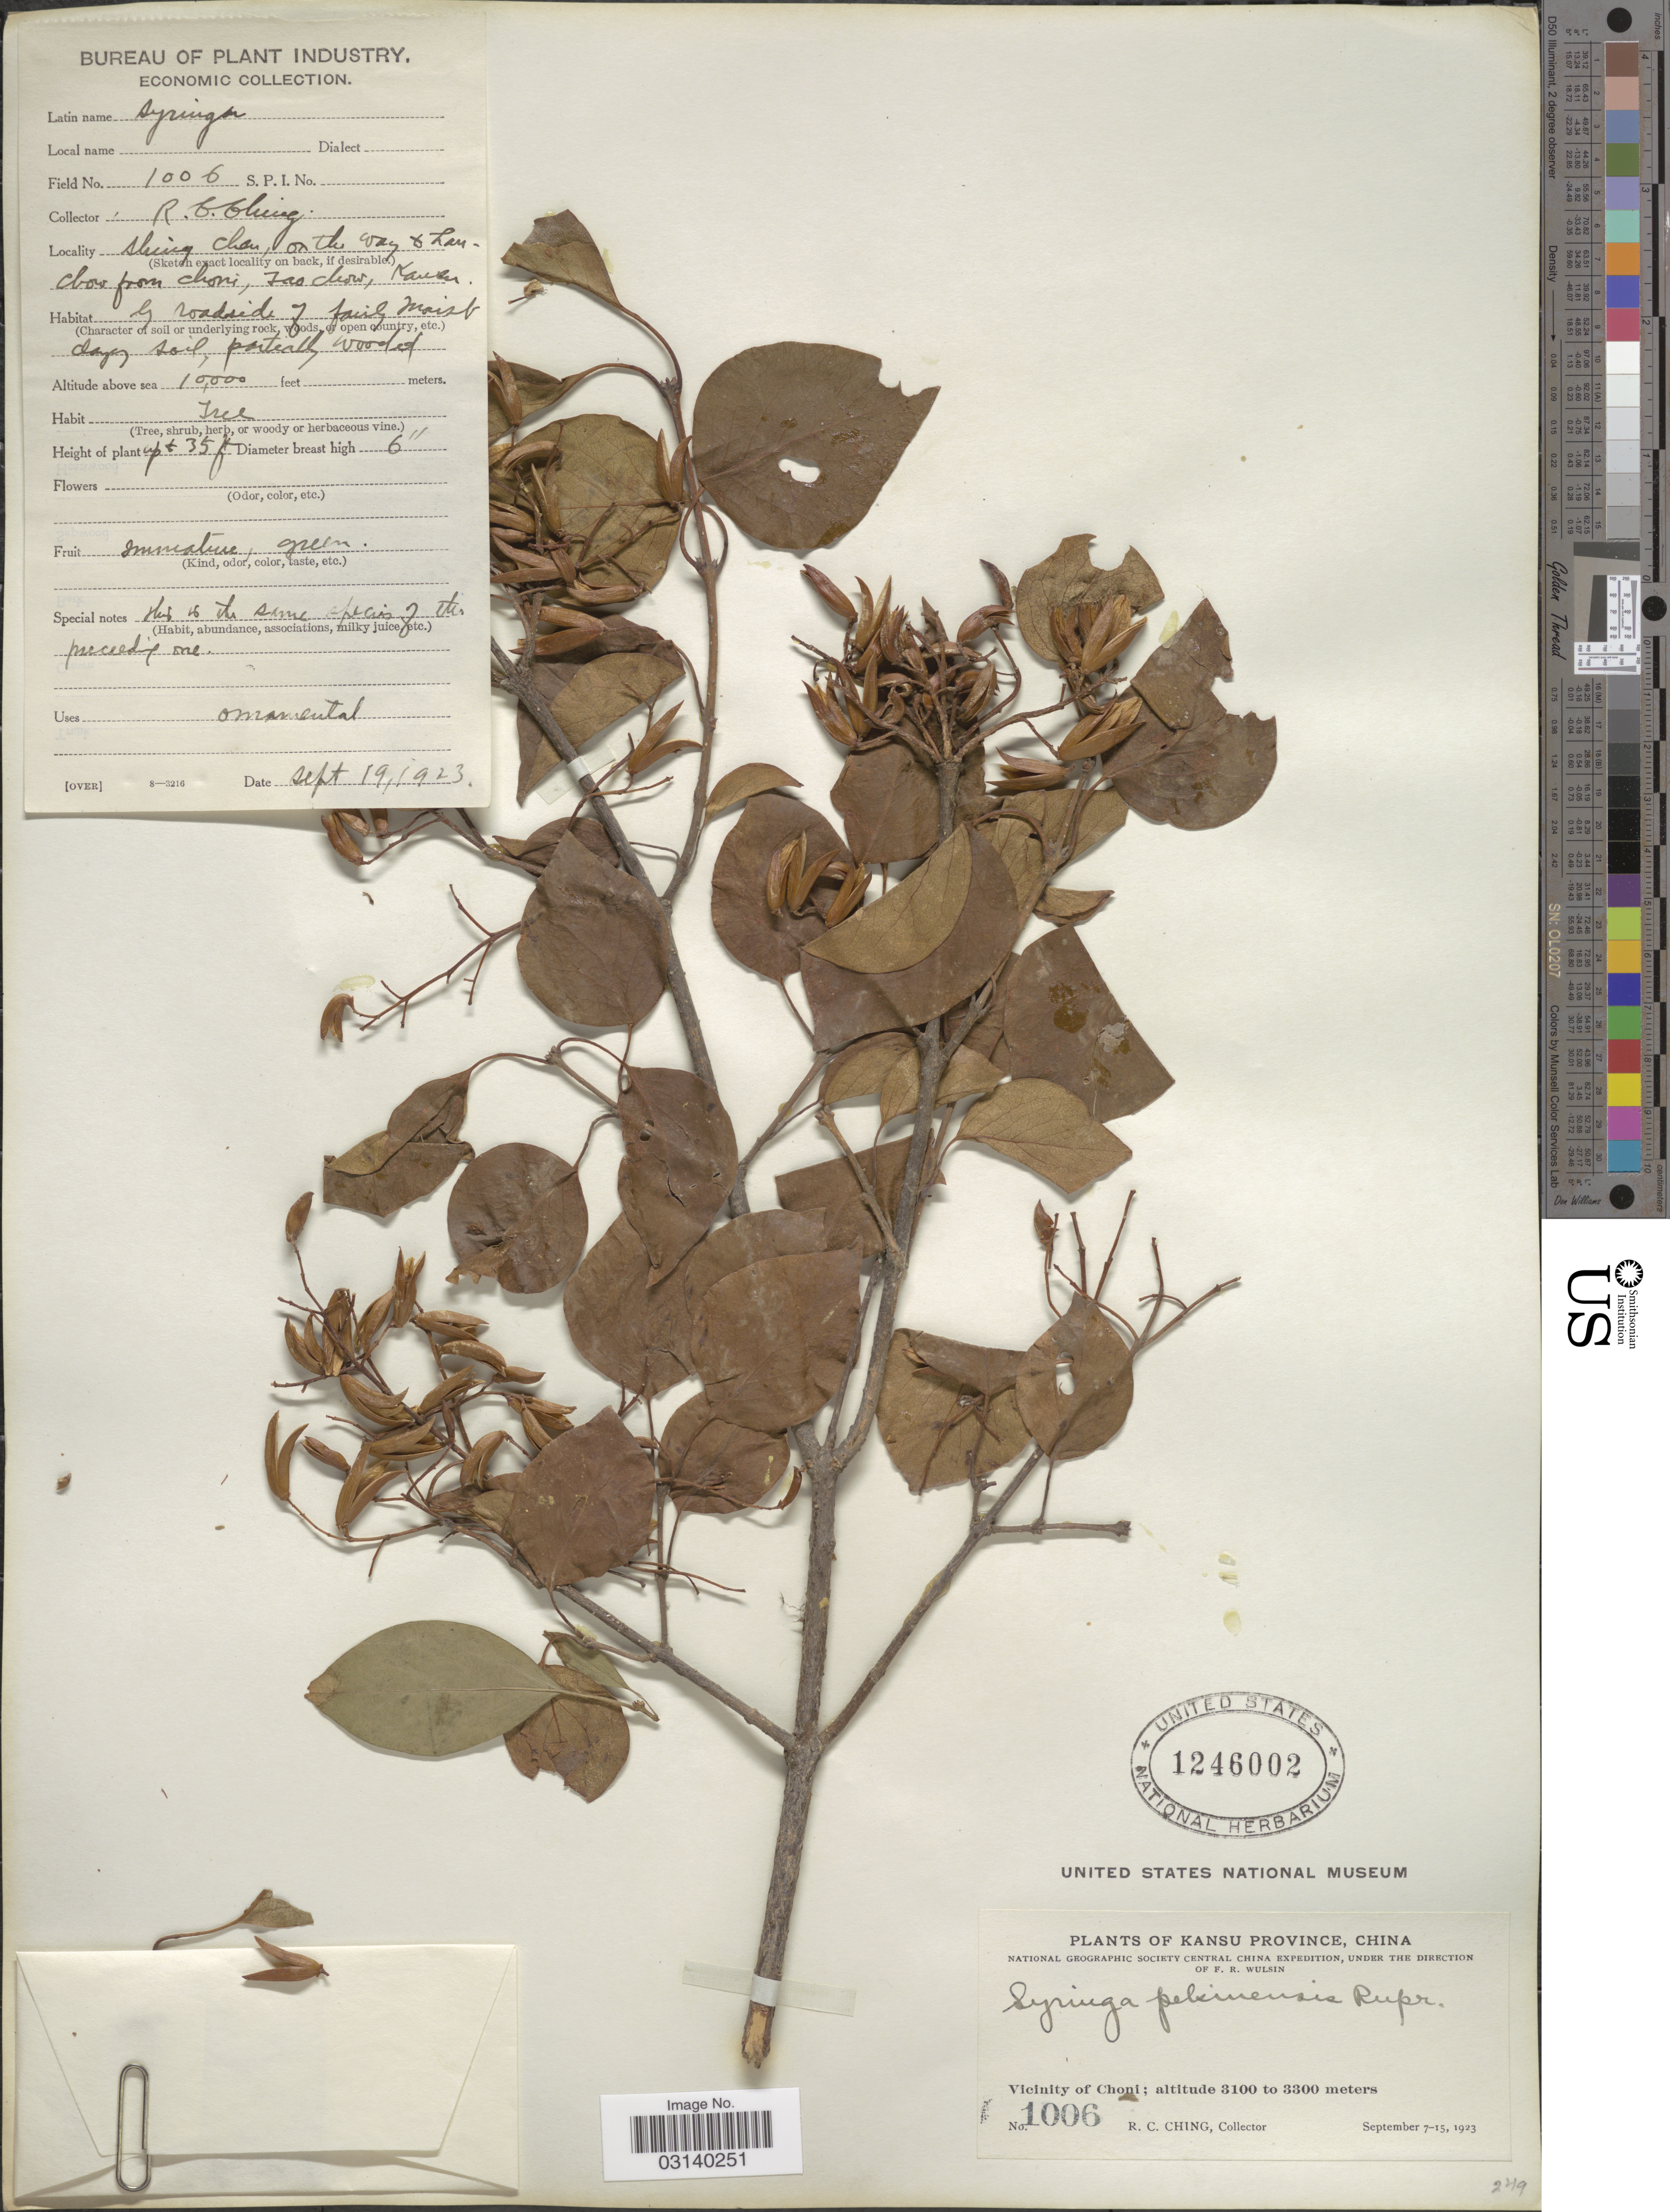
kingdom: Plantae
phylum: Tracheophyta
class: Magnoliopsida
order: Lamiales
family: Oleaceae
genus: Syringa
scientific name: Syringa pekinensis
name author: Rupr.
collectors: R. C. Ching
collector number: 1006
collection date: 1923-09-19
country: China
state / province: Gansu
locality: Kansu Province. Vicinity of Choni.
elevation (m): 3048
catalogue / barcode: US 1246002